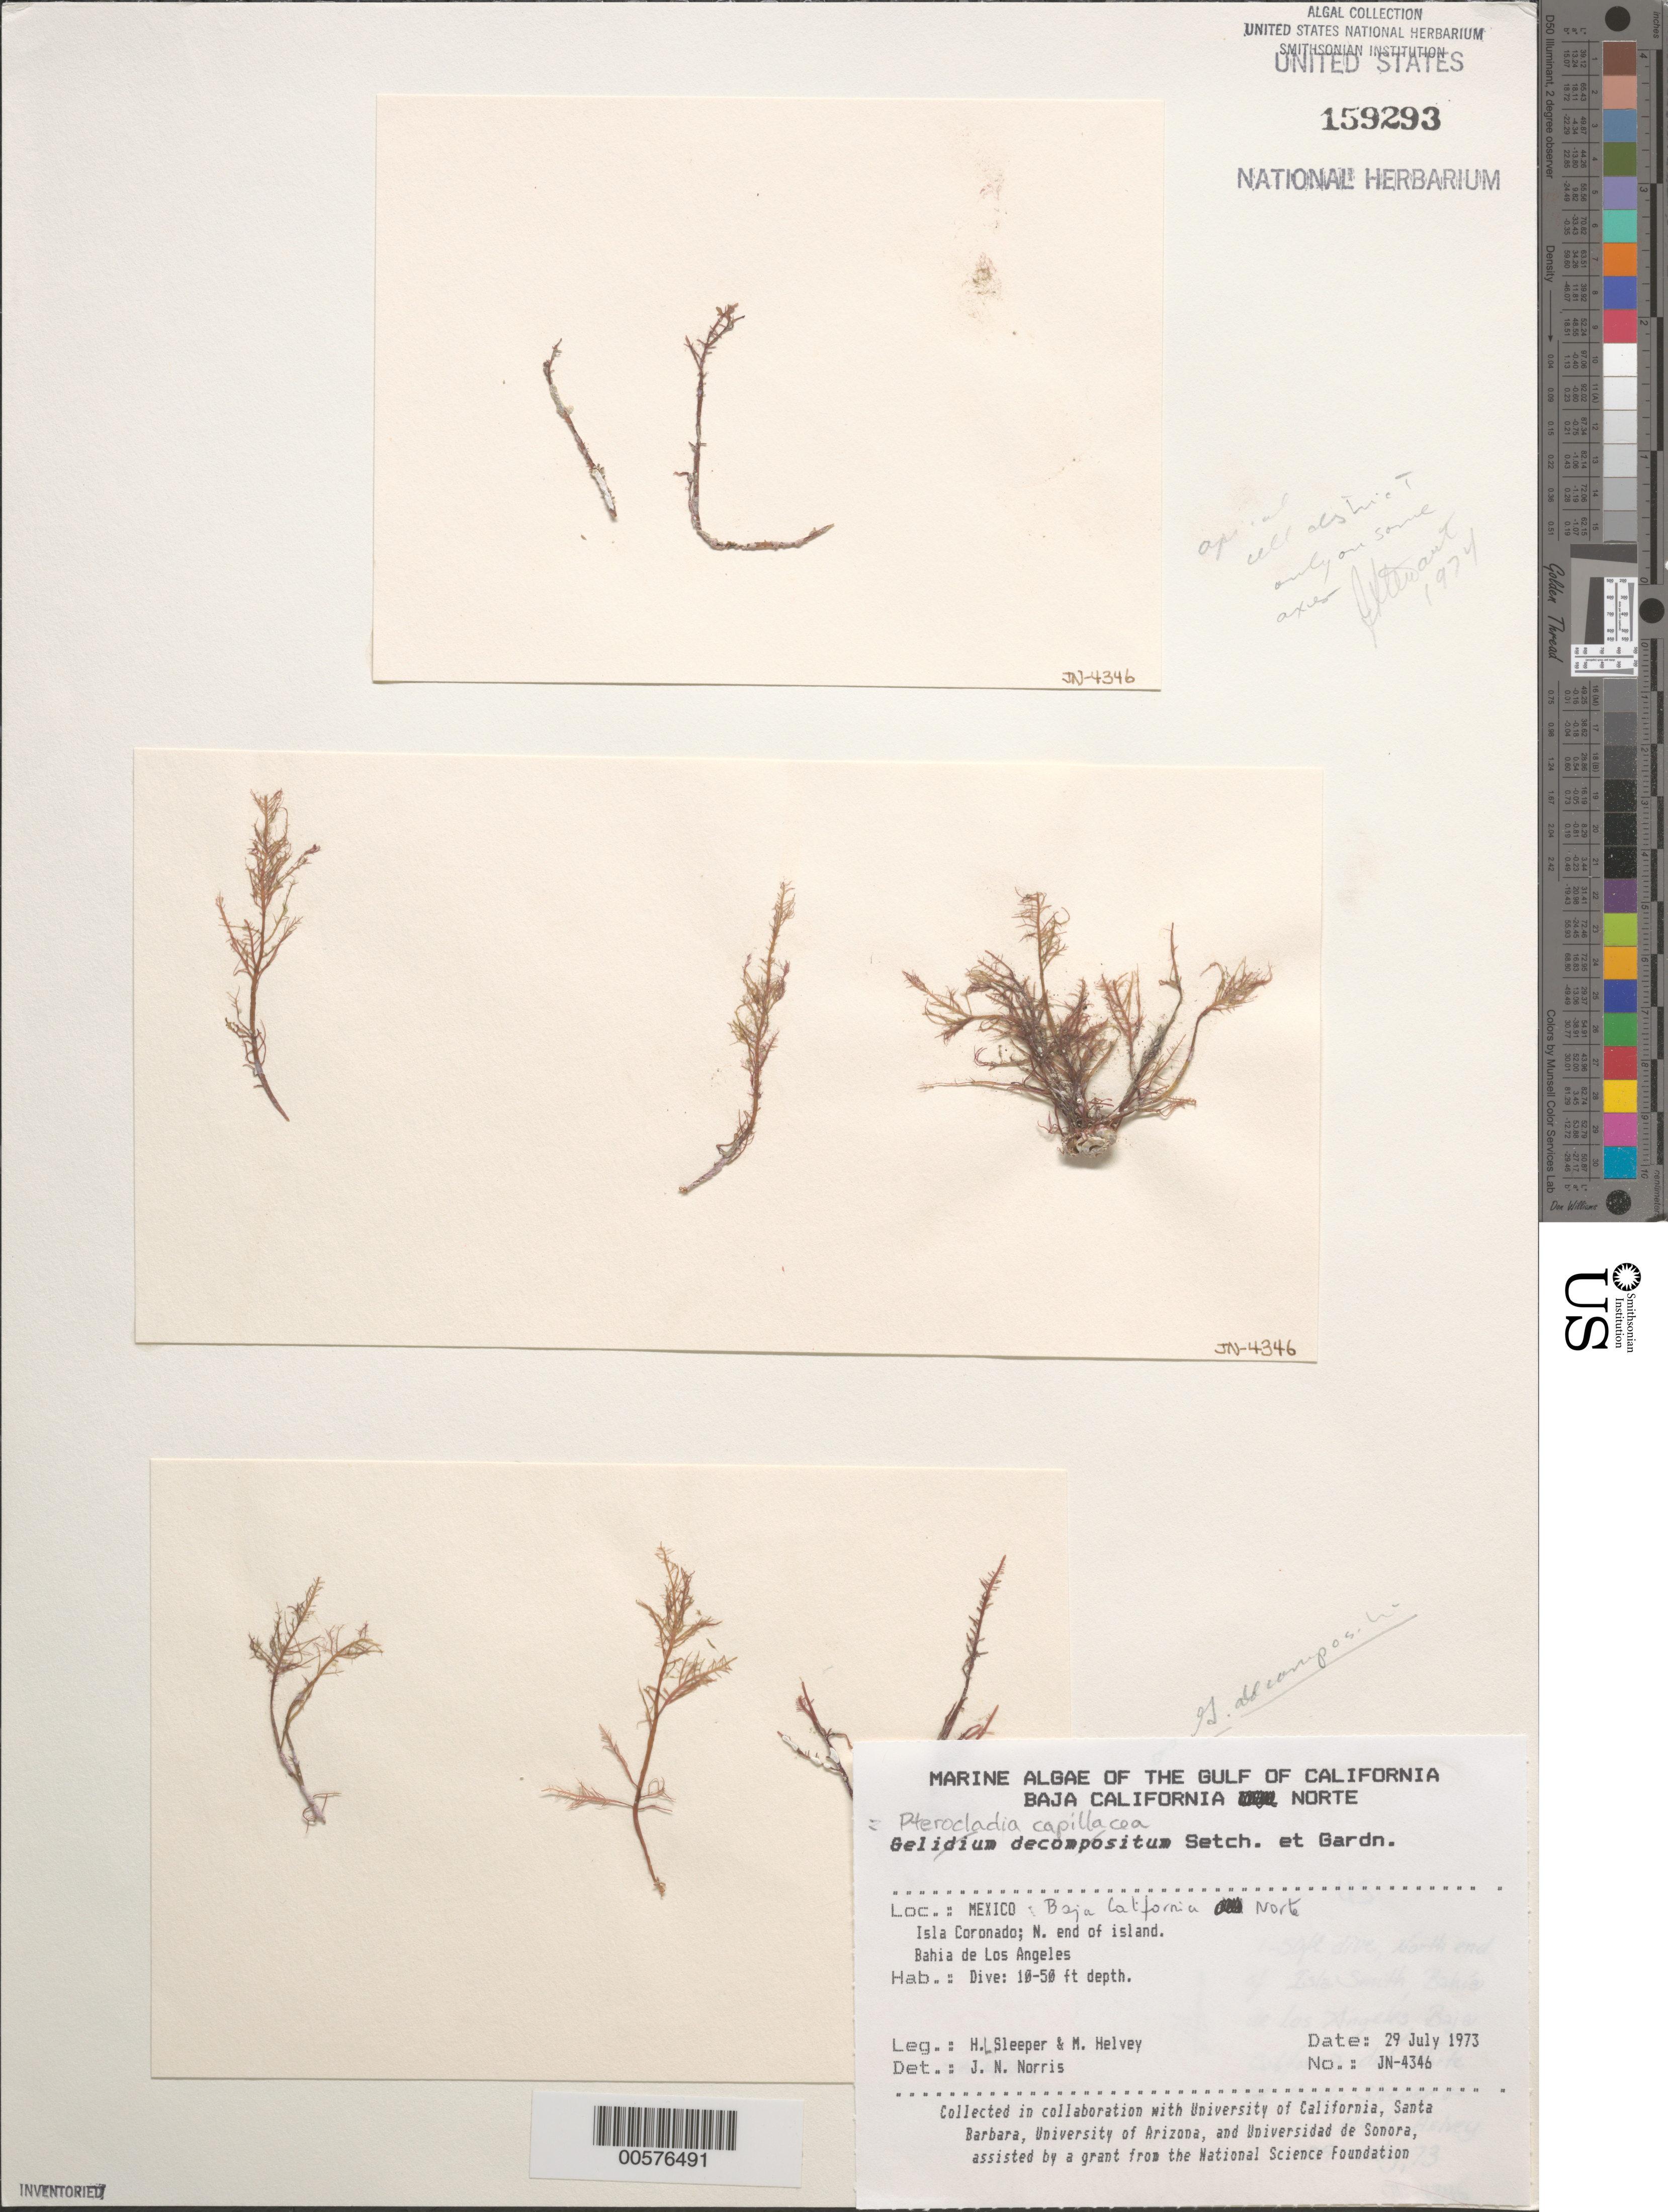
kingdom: Plantae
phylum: Rhodophyta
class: Florideophyceae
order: Gelidiales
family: Pterocladiaceae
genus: Pterocladiella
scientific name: Pterocladiella capillacea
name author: (S.G. Gmel.) Santelices & Hommers.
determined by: Algae name updating Project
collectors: H. Sleeper & M. Helvey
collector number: Jn-4346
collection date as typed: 29 Jul 1973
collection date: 1973-07-29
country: Mexico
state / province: Baja California Norte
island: Isla Coronado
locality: Bahia de los Angeles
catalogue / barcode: US 159293